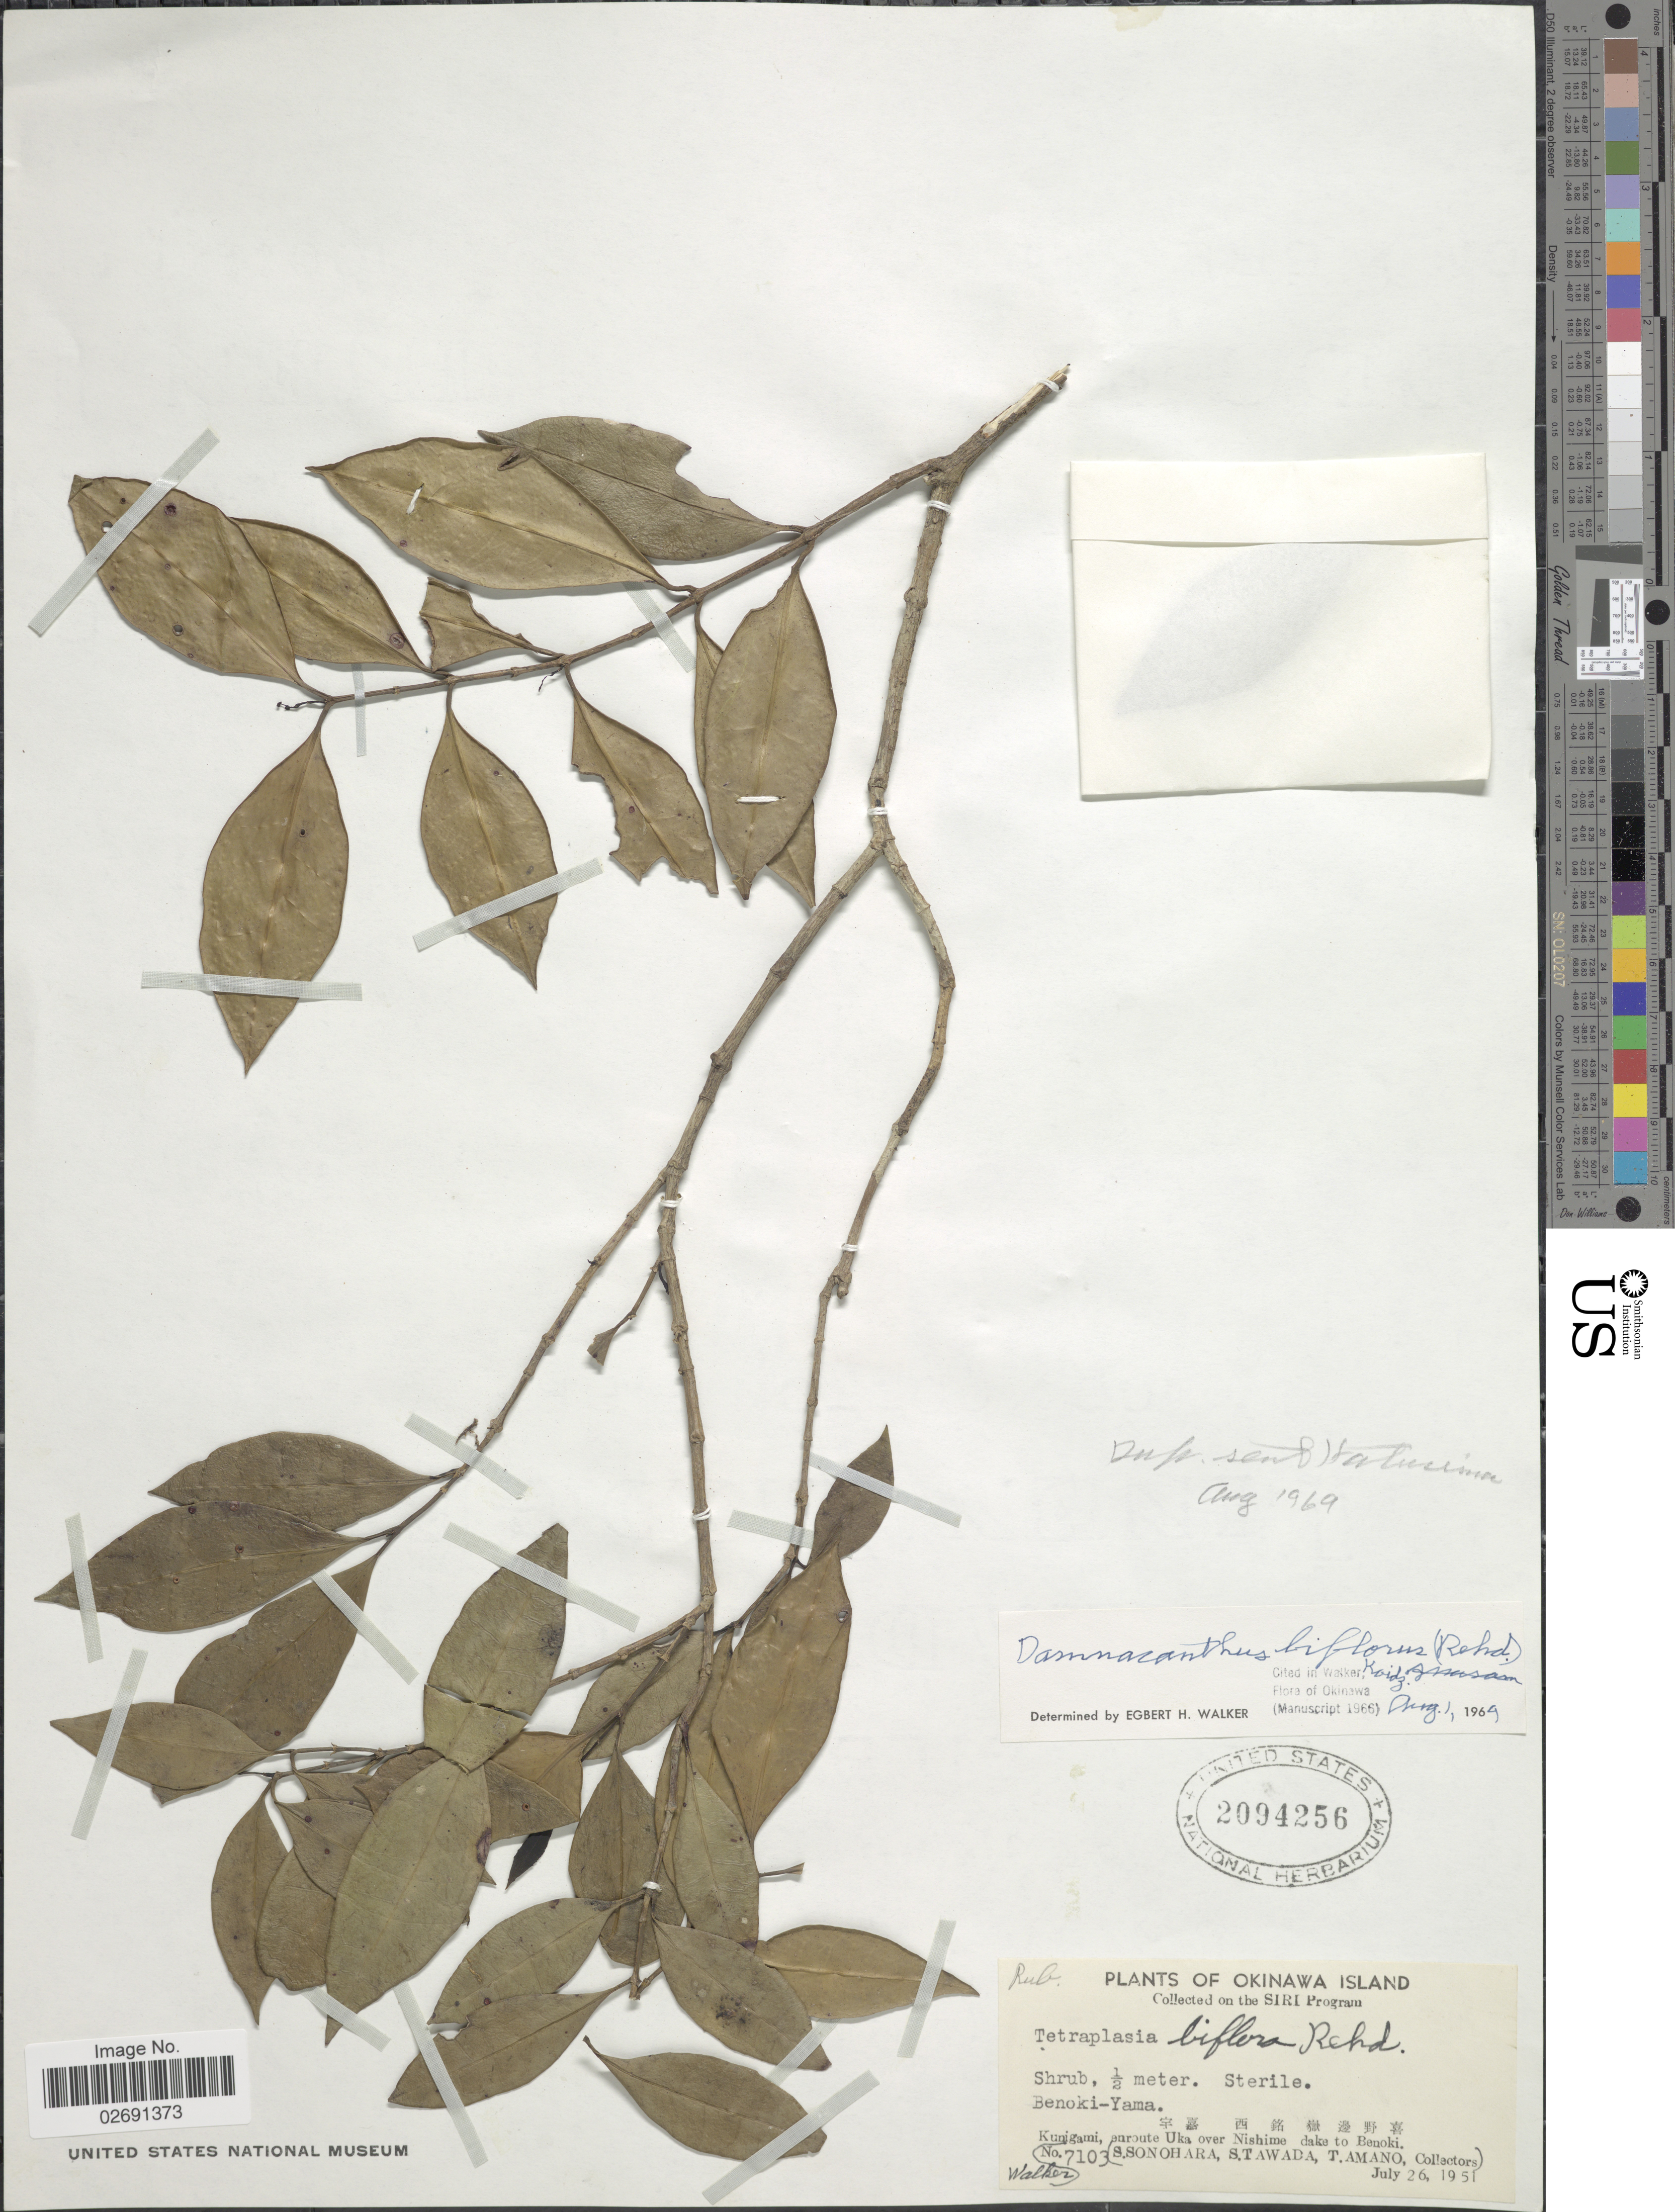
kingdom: Plantae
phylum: Tracheophyta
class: Magnoliopsida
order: Gentianales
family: Rubiaceae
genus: Damnacanthus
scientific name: Damnacanthus biflorus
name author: (Rehder) Masam.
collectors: -. Walker, S. Sonohara, S. Tawada & T. Amano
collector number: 7103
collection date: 1951-07-26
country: Japan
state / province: Okinawa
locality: Okinawa Island, Benoki-Yami, Kunigami, enroute Uka over Nishime dake to Benoki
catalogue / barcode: US 2094256